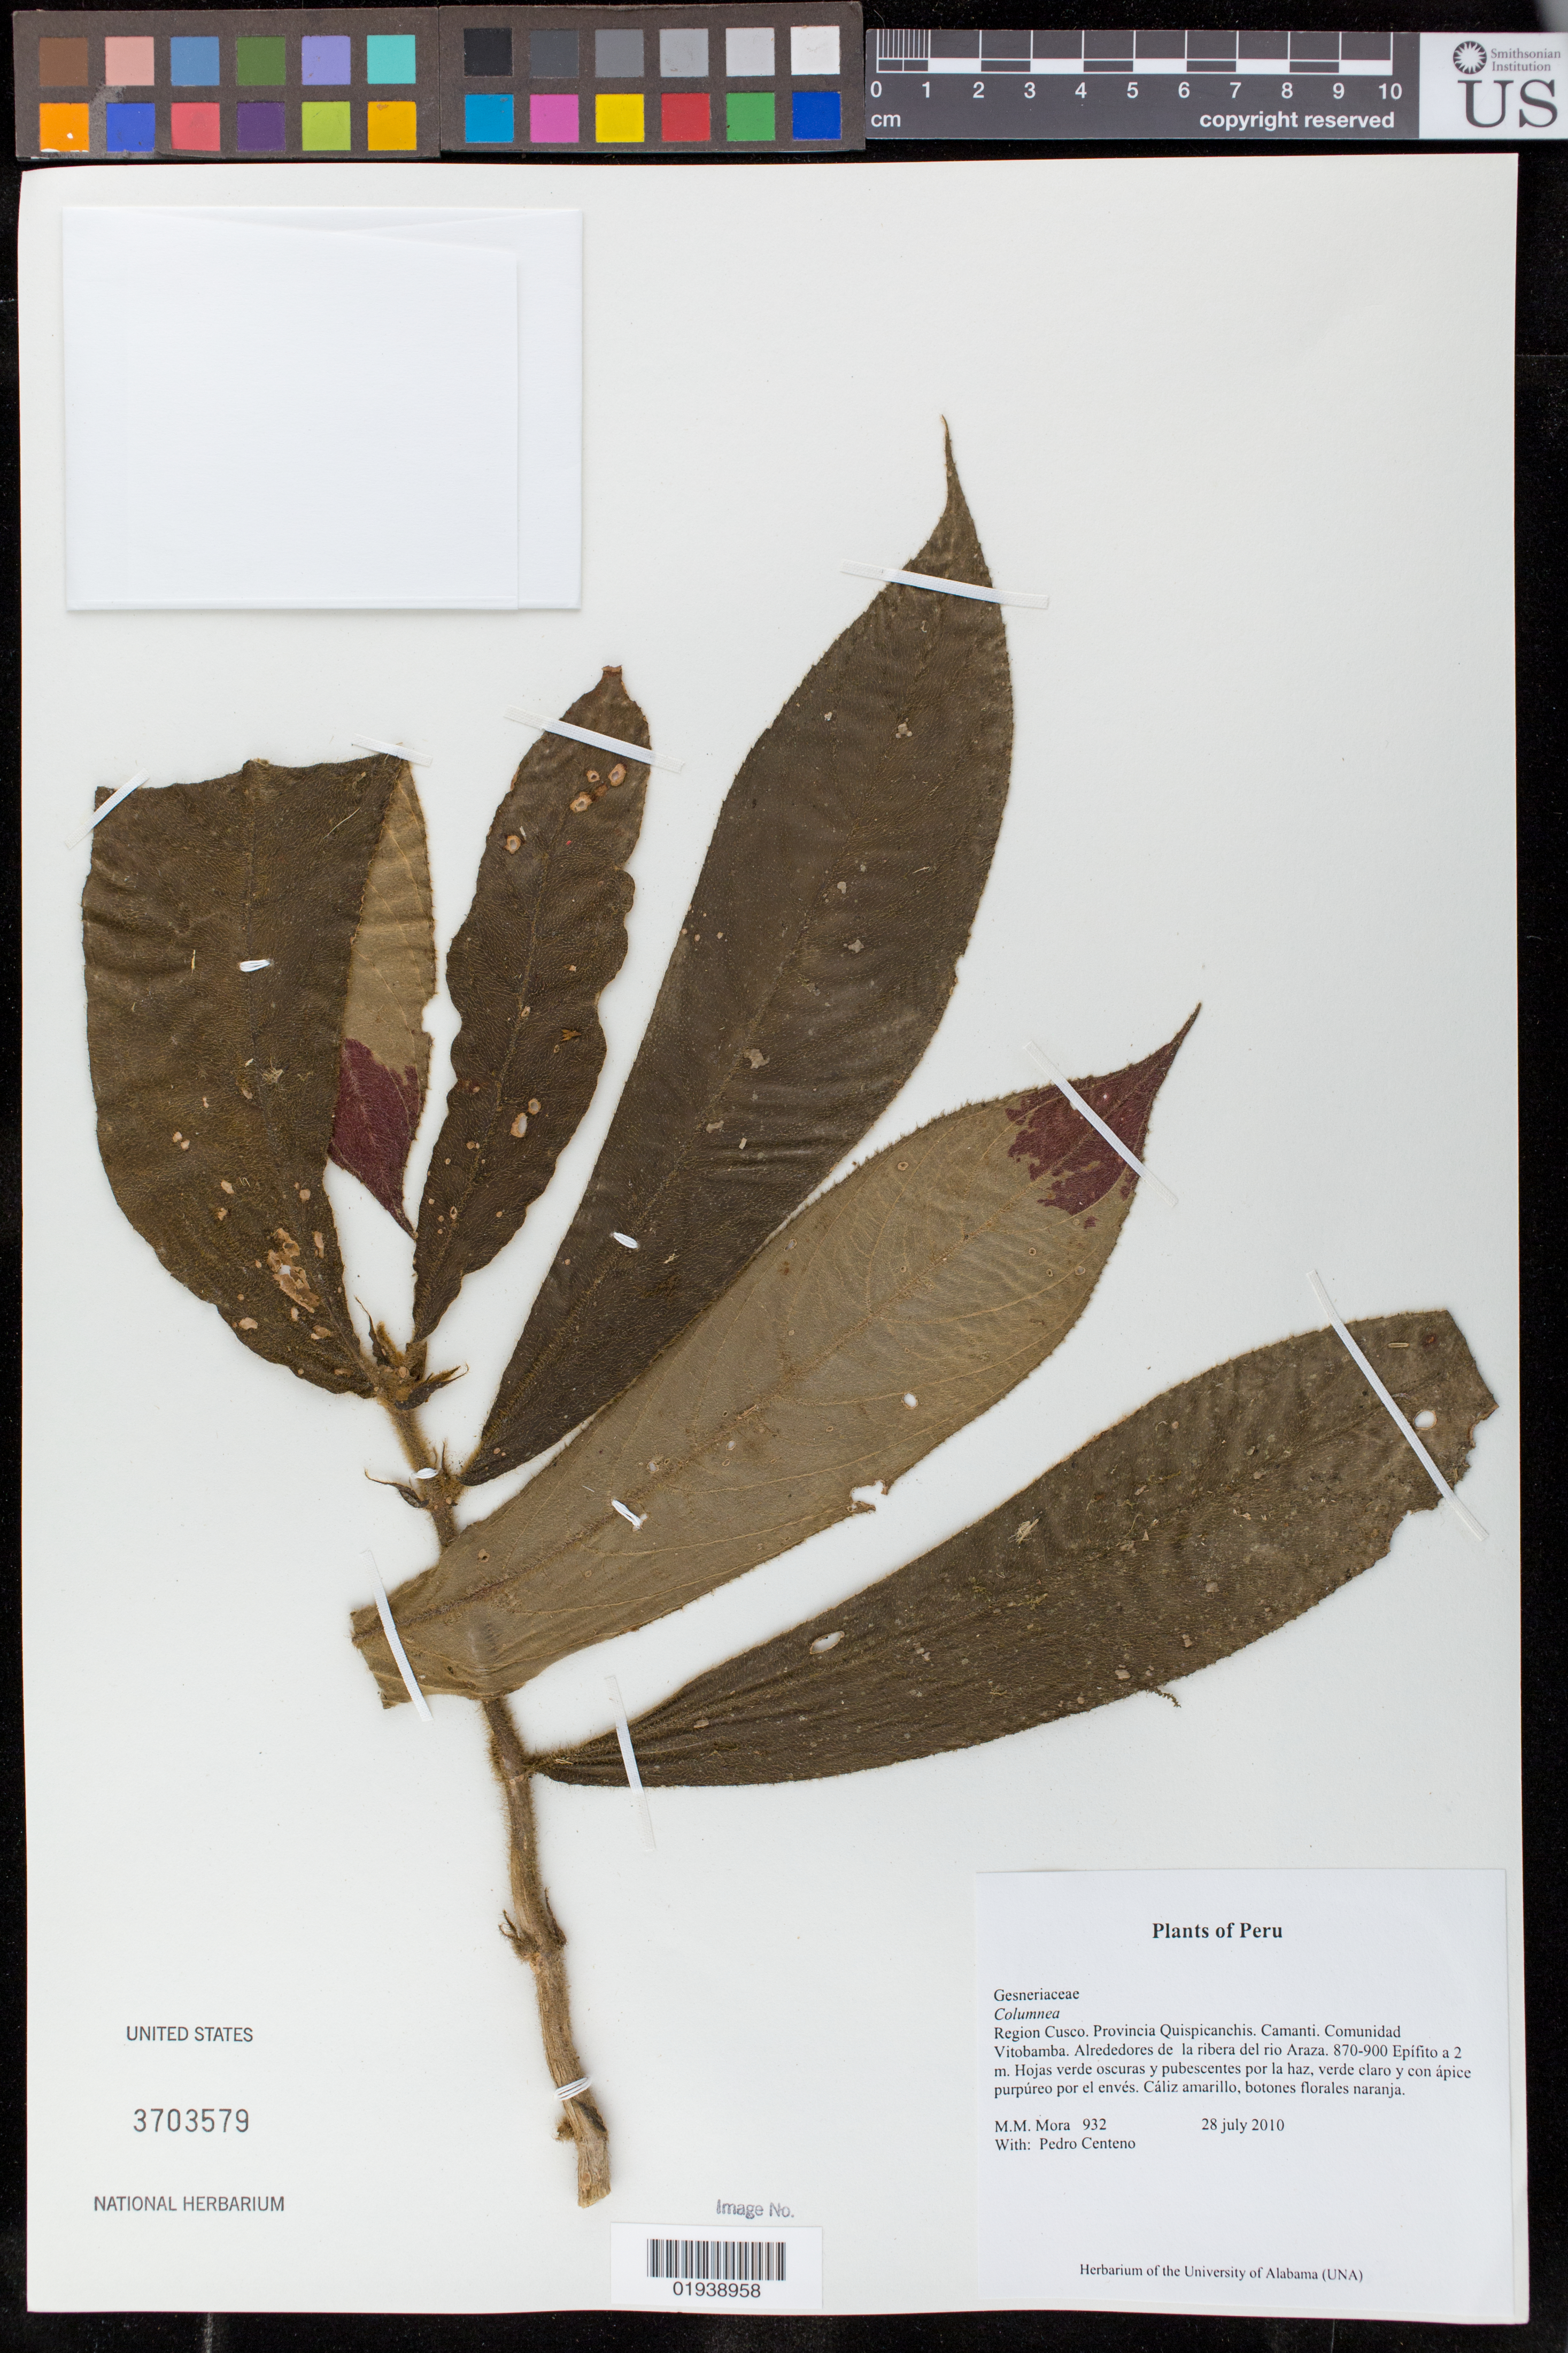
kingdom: Plantae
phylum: Tracheophyta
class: Magnoliopsida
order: Lamiales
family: Gesneriaceae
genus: Columnea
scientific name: Columnea sp.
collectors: M. M. Mora & P. Centeno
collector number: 932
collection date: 2010-07-28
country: Peru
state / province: Cusco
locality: Provinica Quispicanchis. Camanti. Comunidad Vitobamba. Alrededores de la ribera del rio Araza.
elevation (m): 870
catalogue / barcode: US 3703579